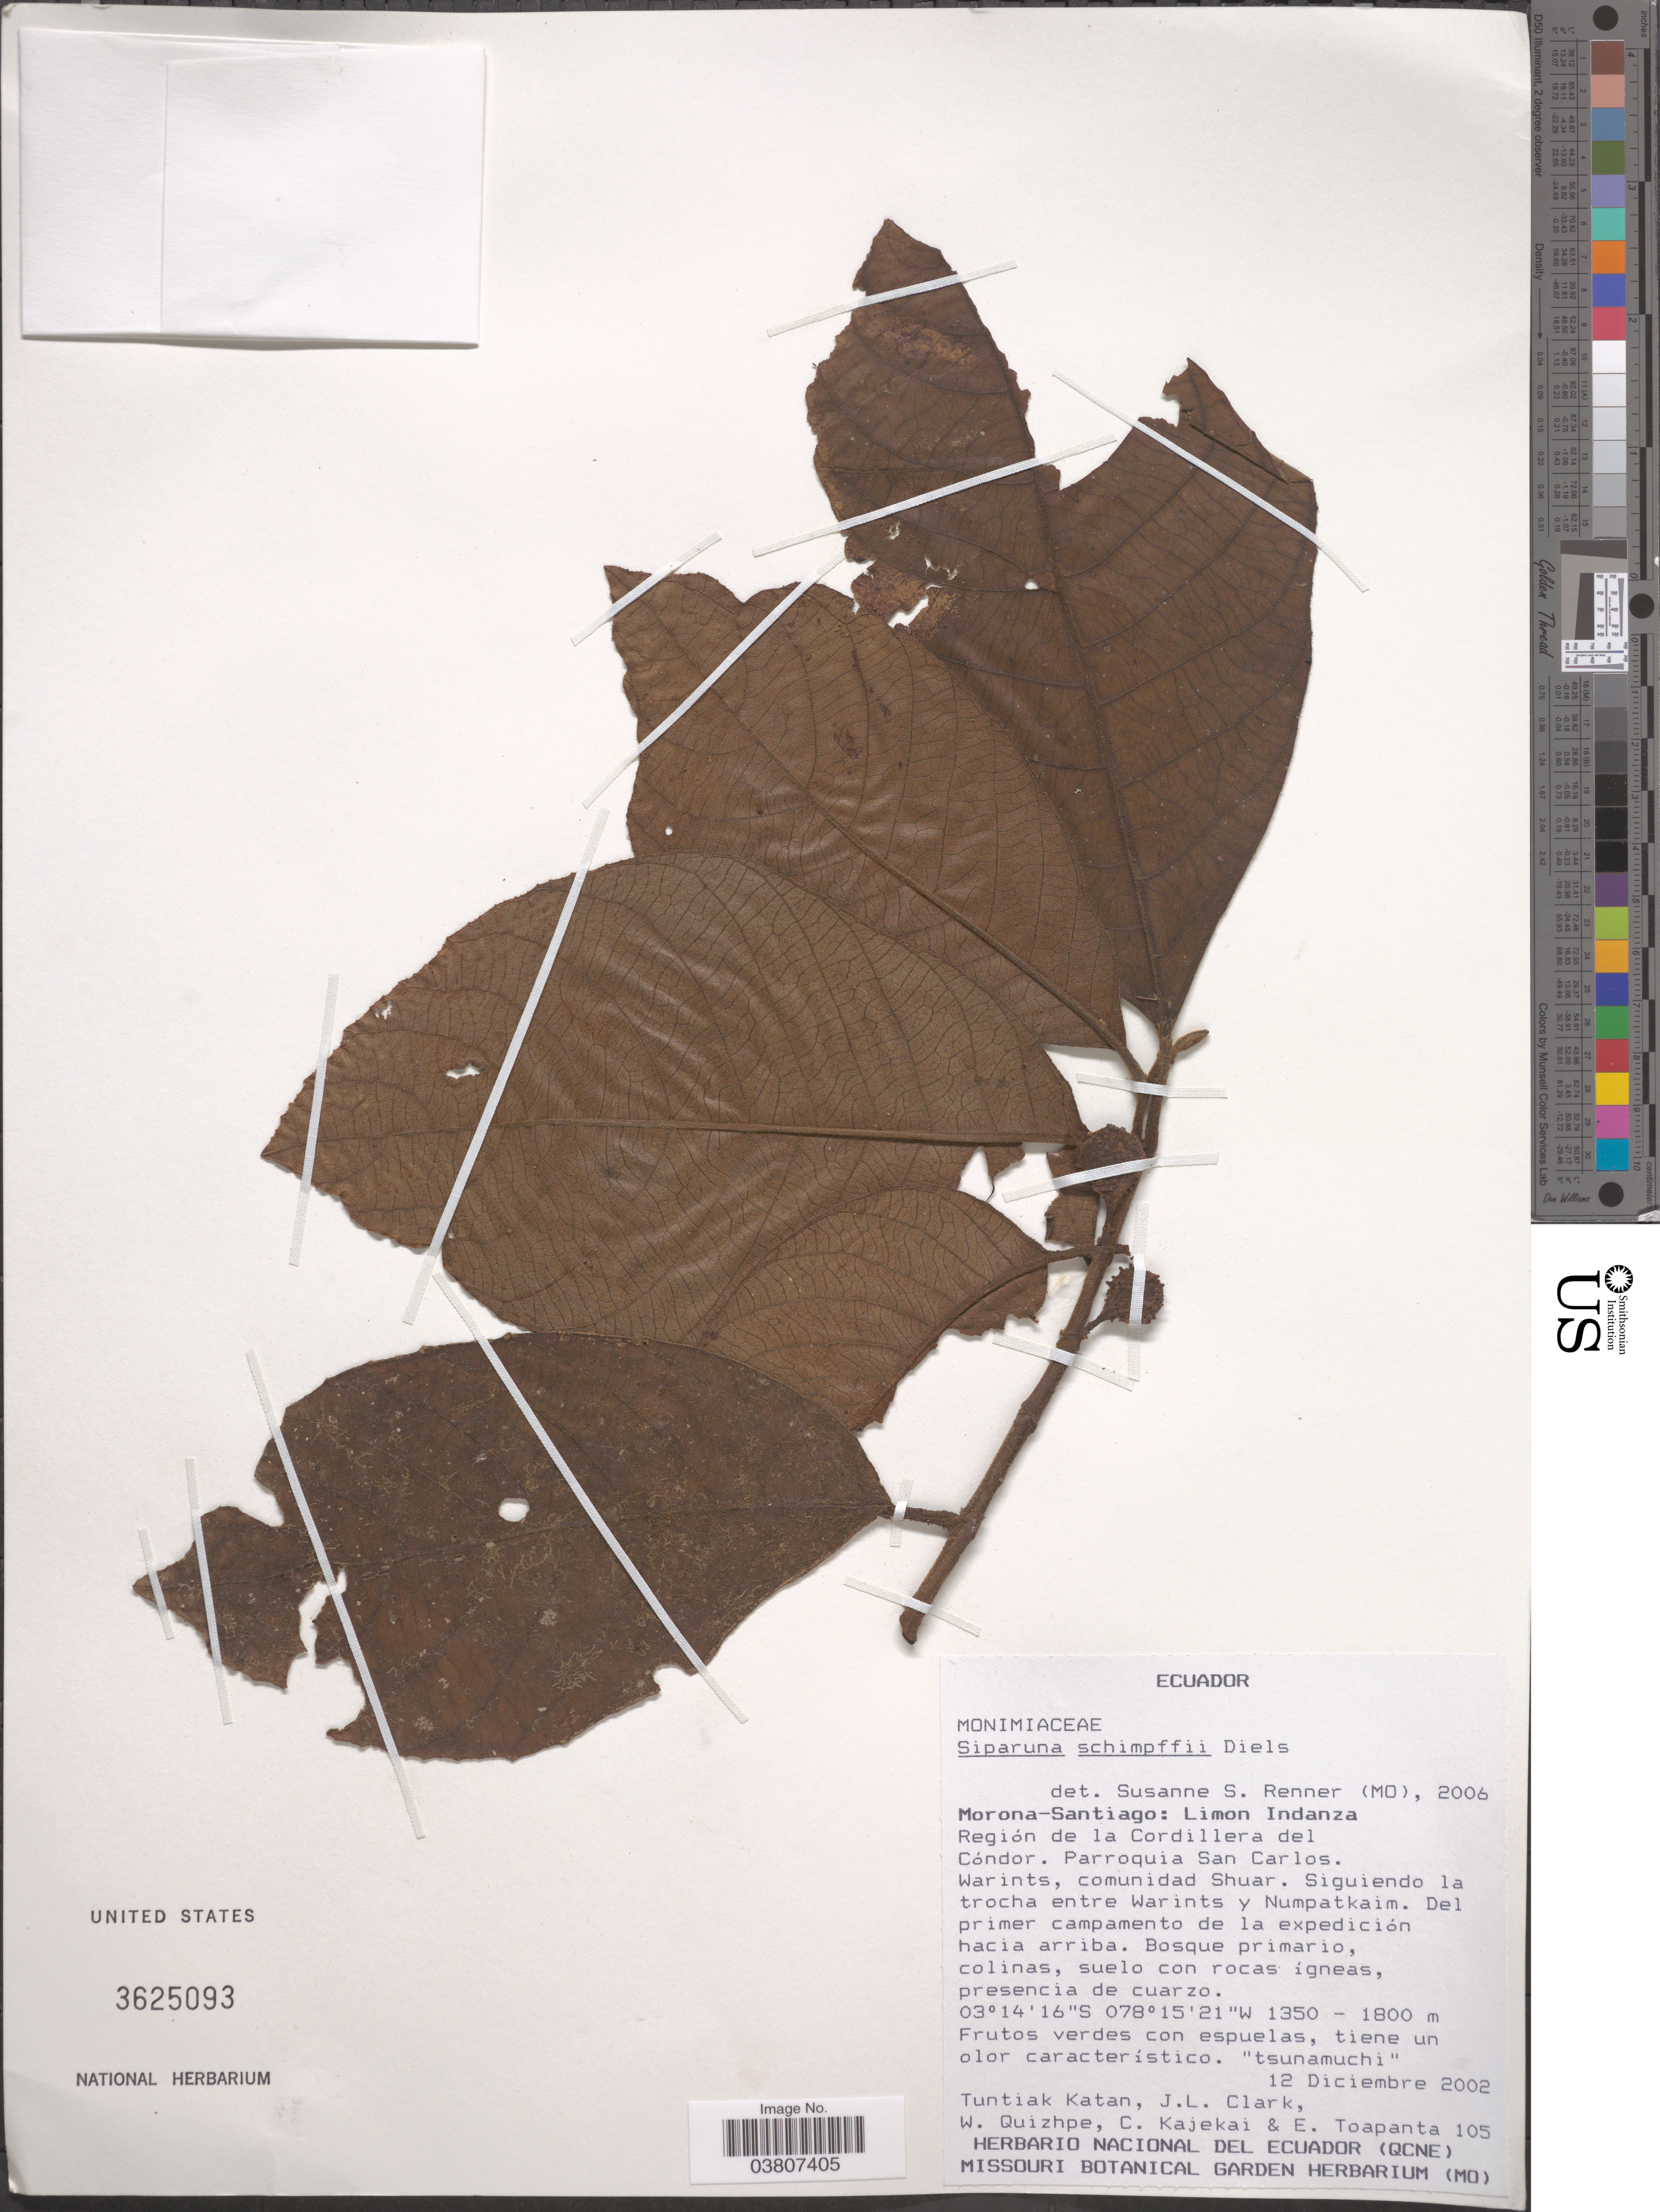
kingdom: Plantae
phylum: Tracheophyta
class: Magnoliopsida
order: Laurales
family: Siparunaceae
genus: Siparuna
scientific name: Siparuna schimpffii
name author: Diels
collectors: T. Katan, J. L. Clark, W. Quizhpe, C. Kajekai & E. Toapanta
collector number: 105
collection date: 2002-12-12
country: Ecuador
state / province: Morona-Santiago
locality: Limon Indanza. Región de la Cordillera del Cóndor. Parroquia San Carlos. Warints, comunidad Shuar. Siguiendo la trocha entre Warints y Numpatkaim. Del primer campamento de la expedición hacia arriba.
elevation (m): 1350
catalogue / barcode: US 3625093